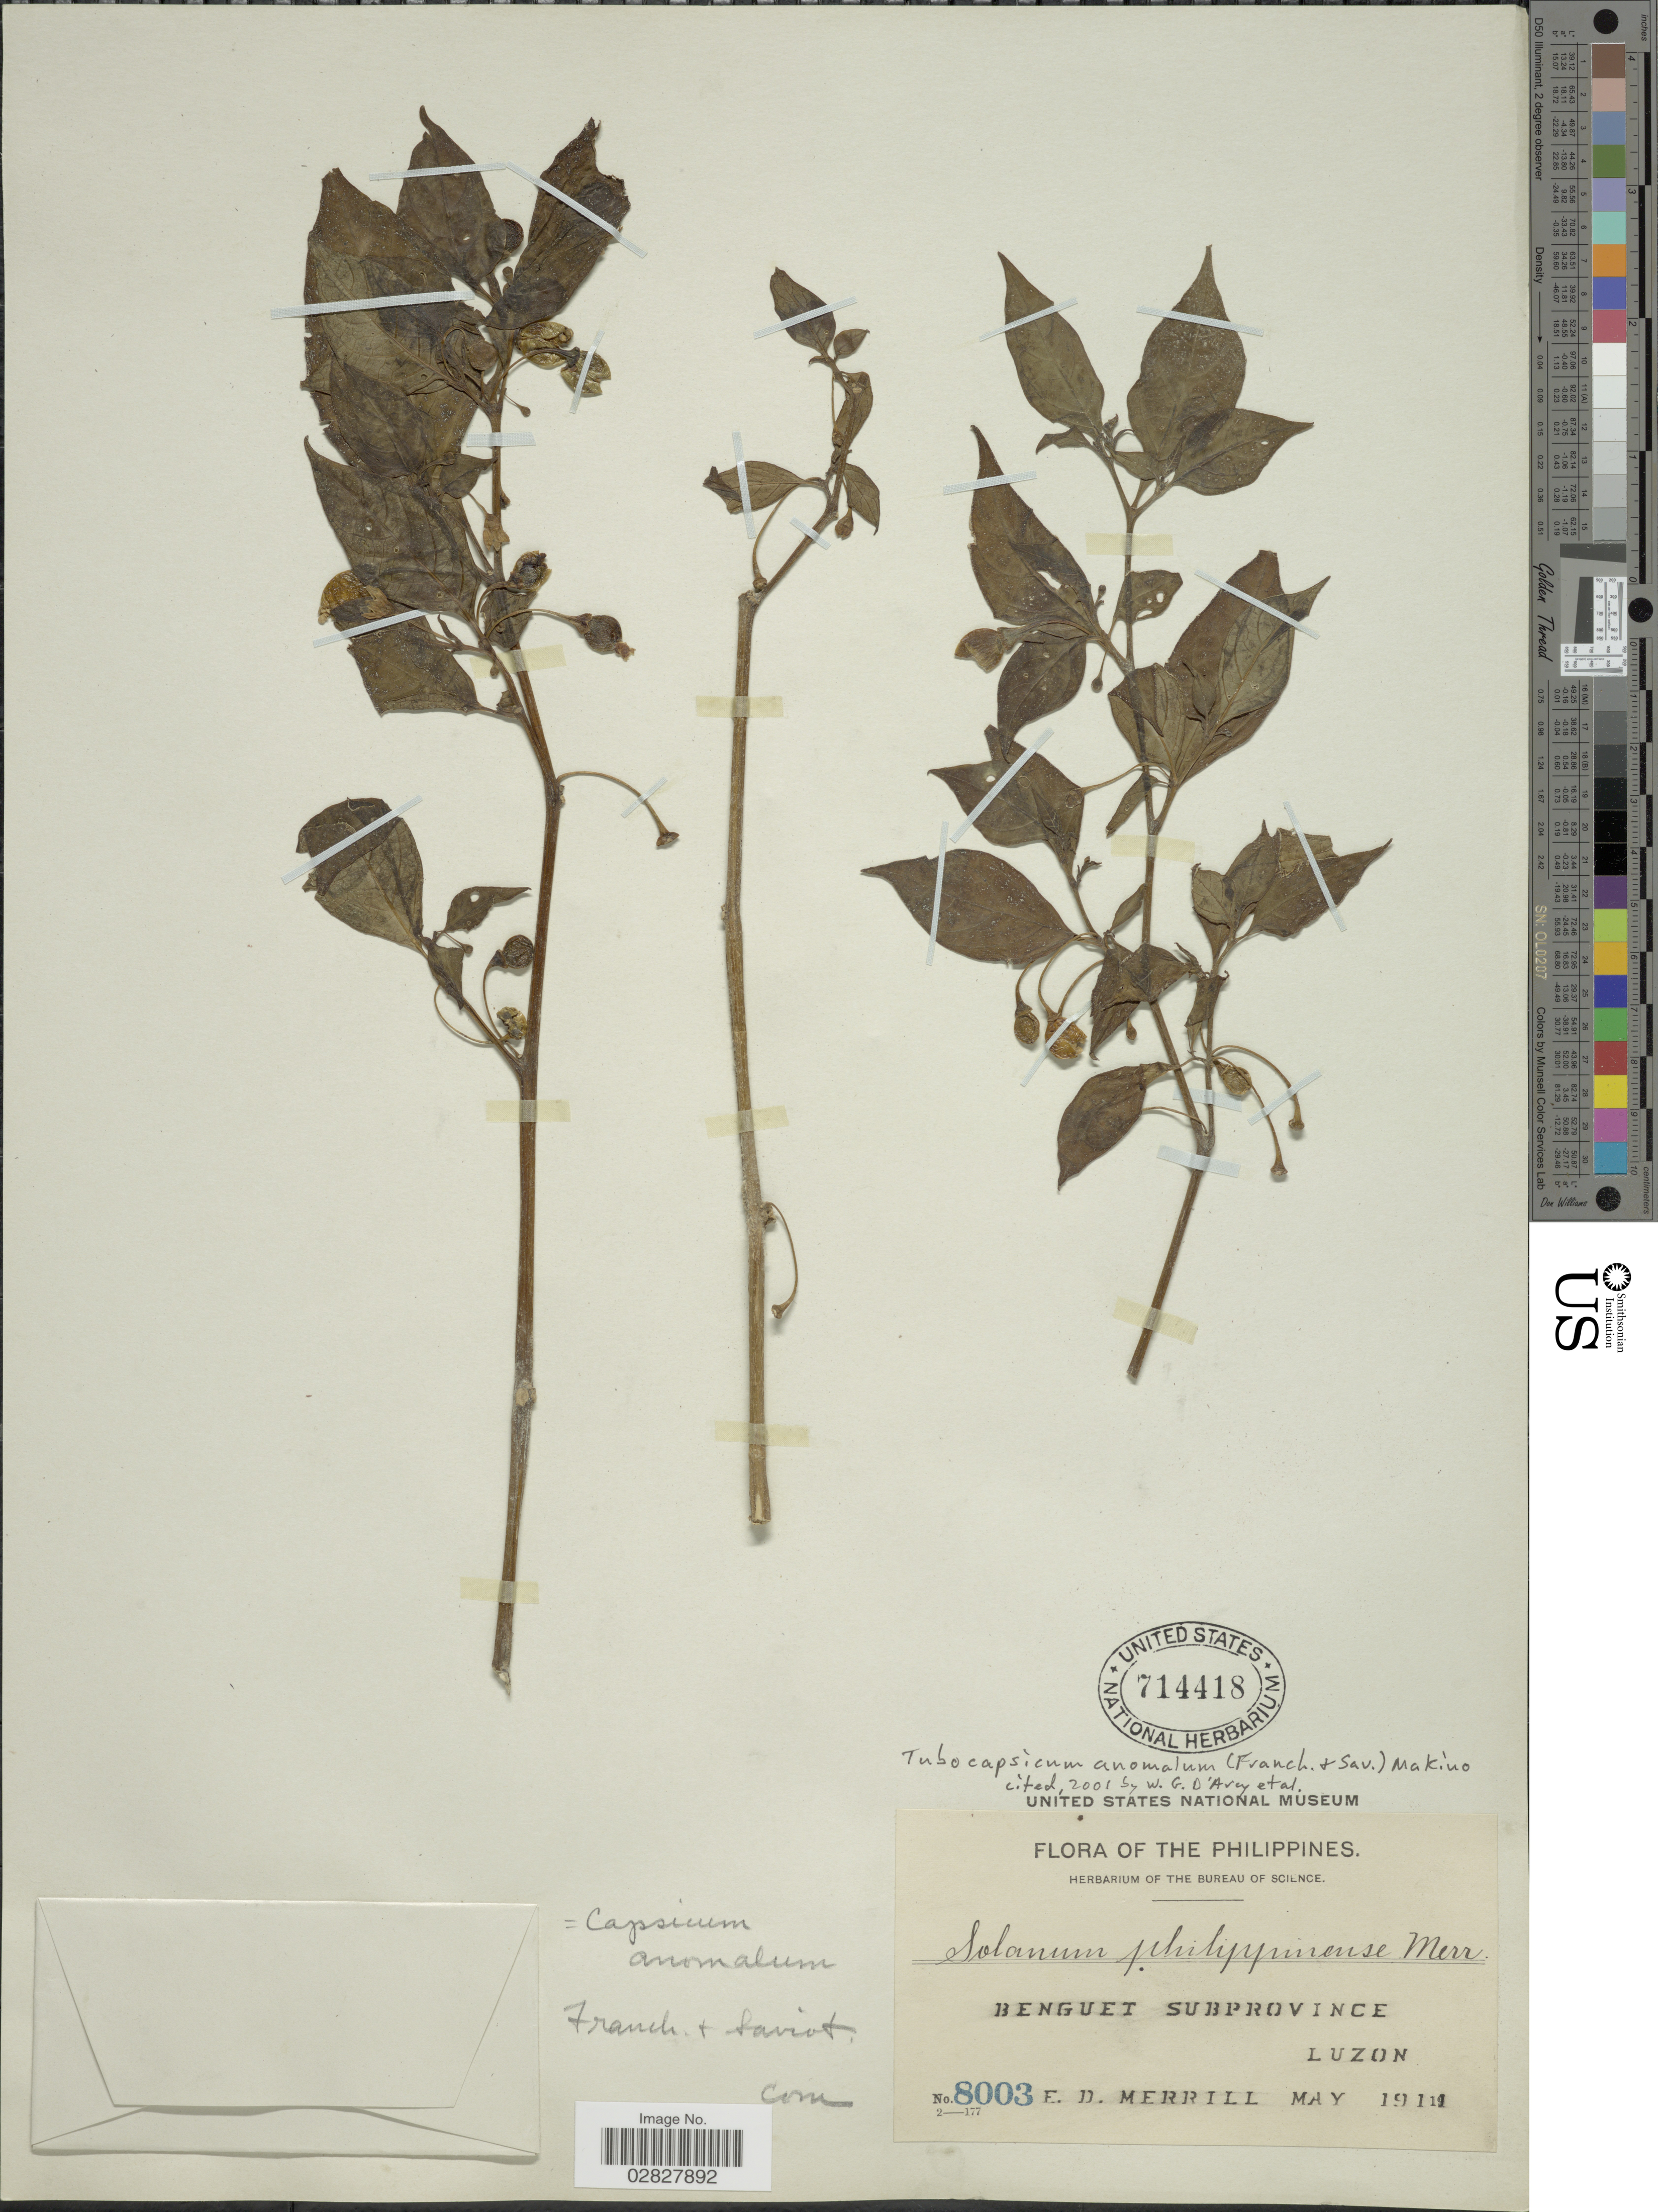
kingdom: Plantae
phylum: Tracheophyta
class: Magnoliopsida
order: Solanales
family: Solanaceae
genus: Tubocapsicum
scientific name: Tubocapsicum anomalum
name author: (Franch. & Sav.) Makino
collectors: E. D. Merrill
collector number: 8003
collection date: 1911-05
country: Philippines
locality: Benguet Subprovince, Luzon.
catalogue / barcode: US 714418